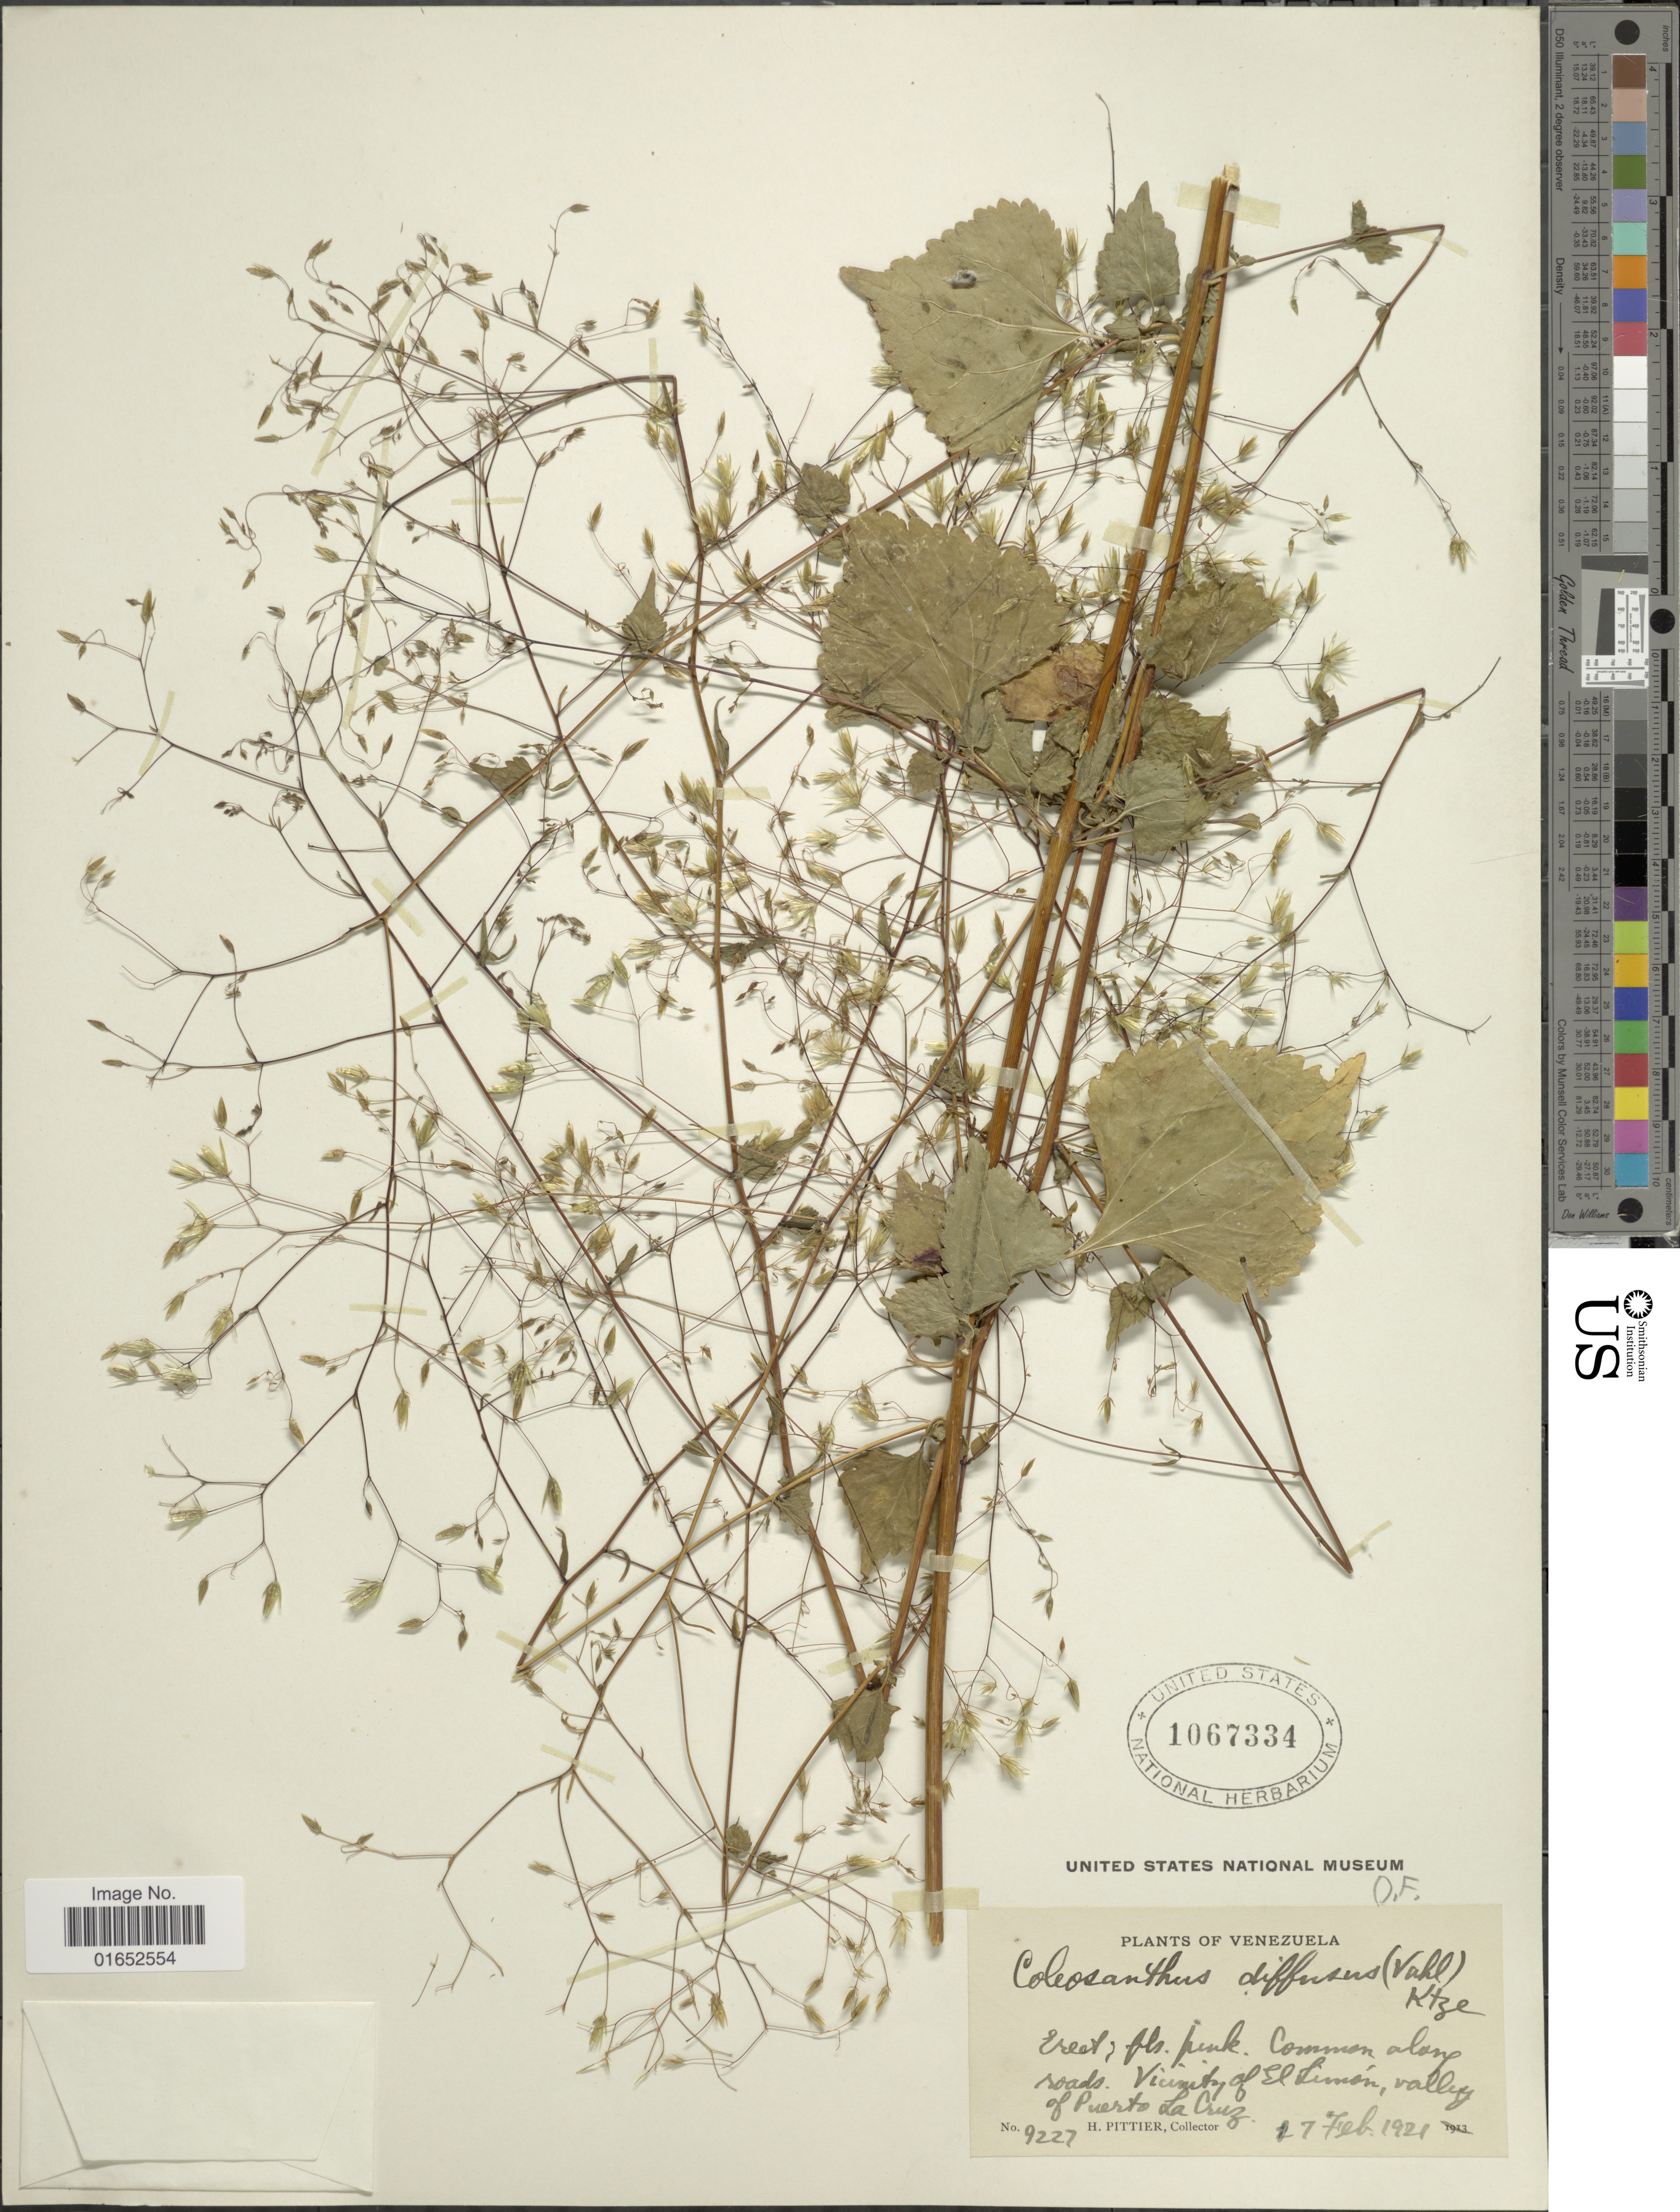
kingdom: Plantae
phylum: Tracheophyta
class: Magnoliopsida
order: Asterales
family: Asteraceae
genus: Brickellia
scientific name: Brickellia diffusa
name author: (Vahl) A. Gray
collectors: H. F. Pittier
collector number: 9227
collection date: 1921-02-17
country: Venezuela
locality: Common along roads, Vicinity of El Limón, valley of Puerto La Cruz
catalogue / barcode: US 1067334